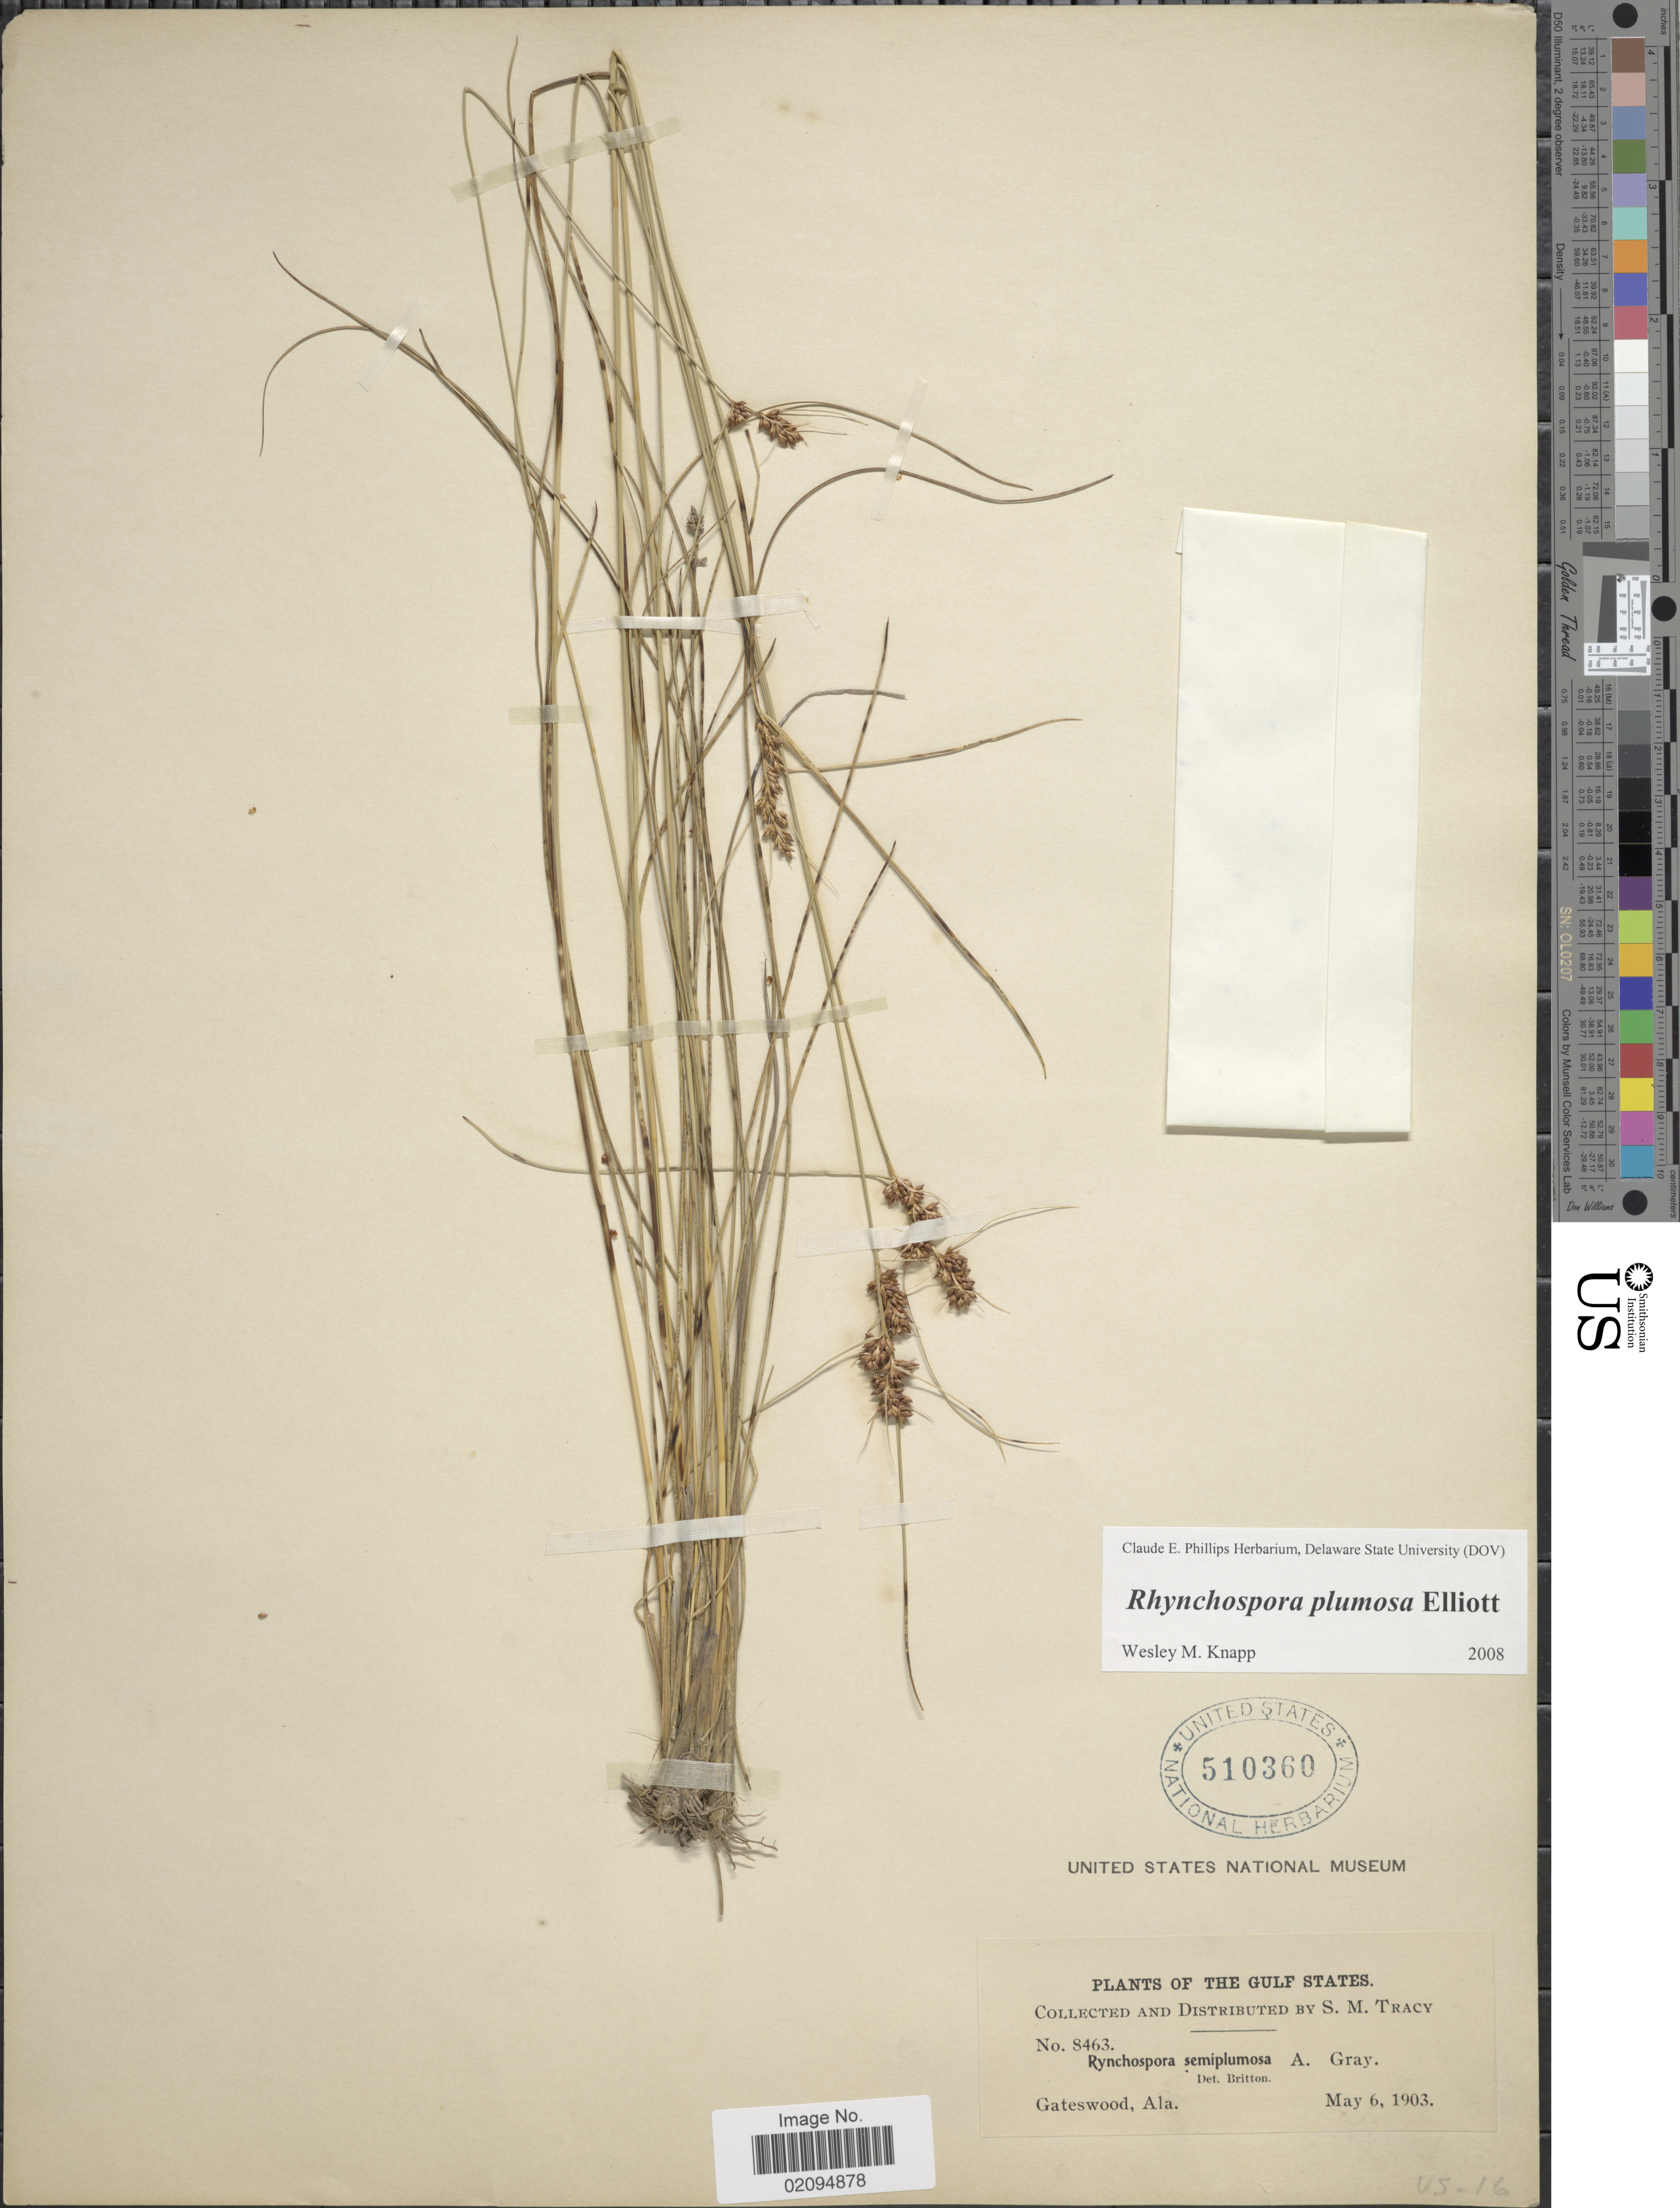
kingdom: Plantae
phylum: Tracheophyta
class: Liliopsida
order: Poales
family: Cyperaceae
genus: Rhynchospora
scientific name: Rhynchospora plumosa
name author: Elliott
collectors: S. M. Tracy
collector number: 8463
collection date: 1903-05-06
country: United States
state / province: Alabama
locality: The Gulf States, Gateswood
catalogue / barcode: US 510360